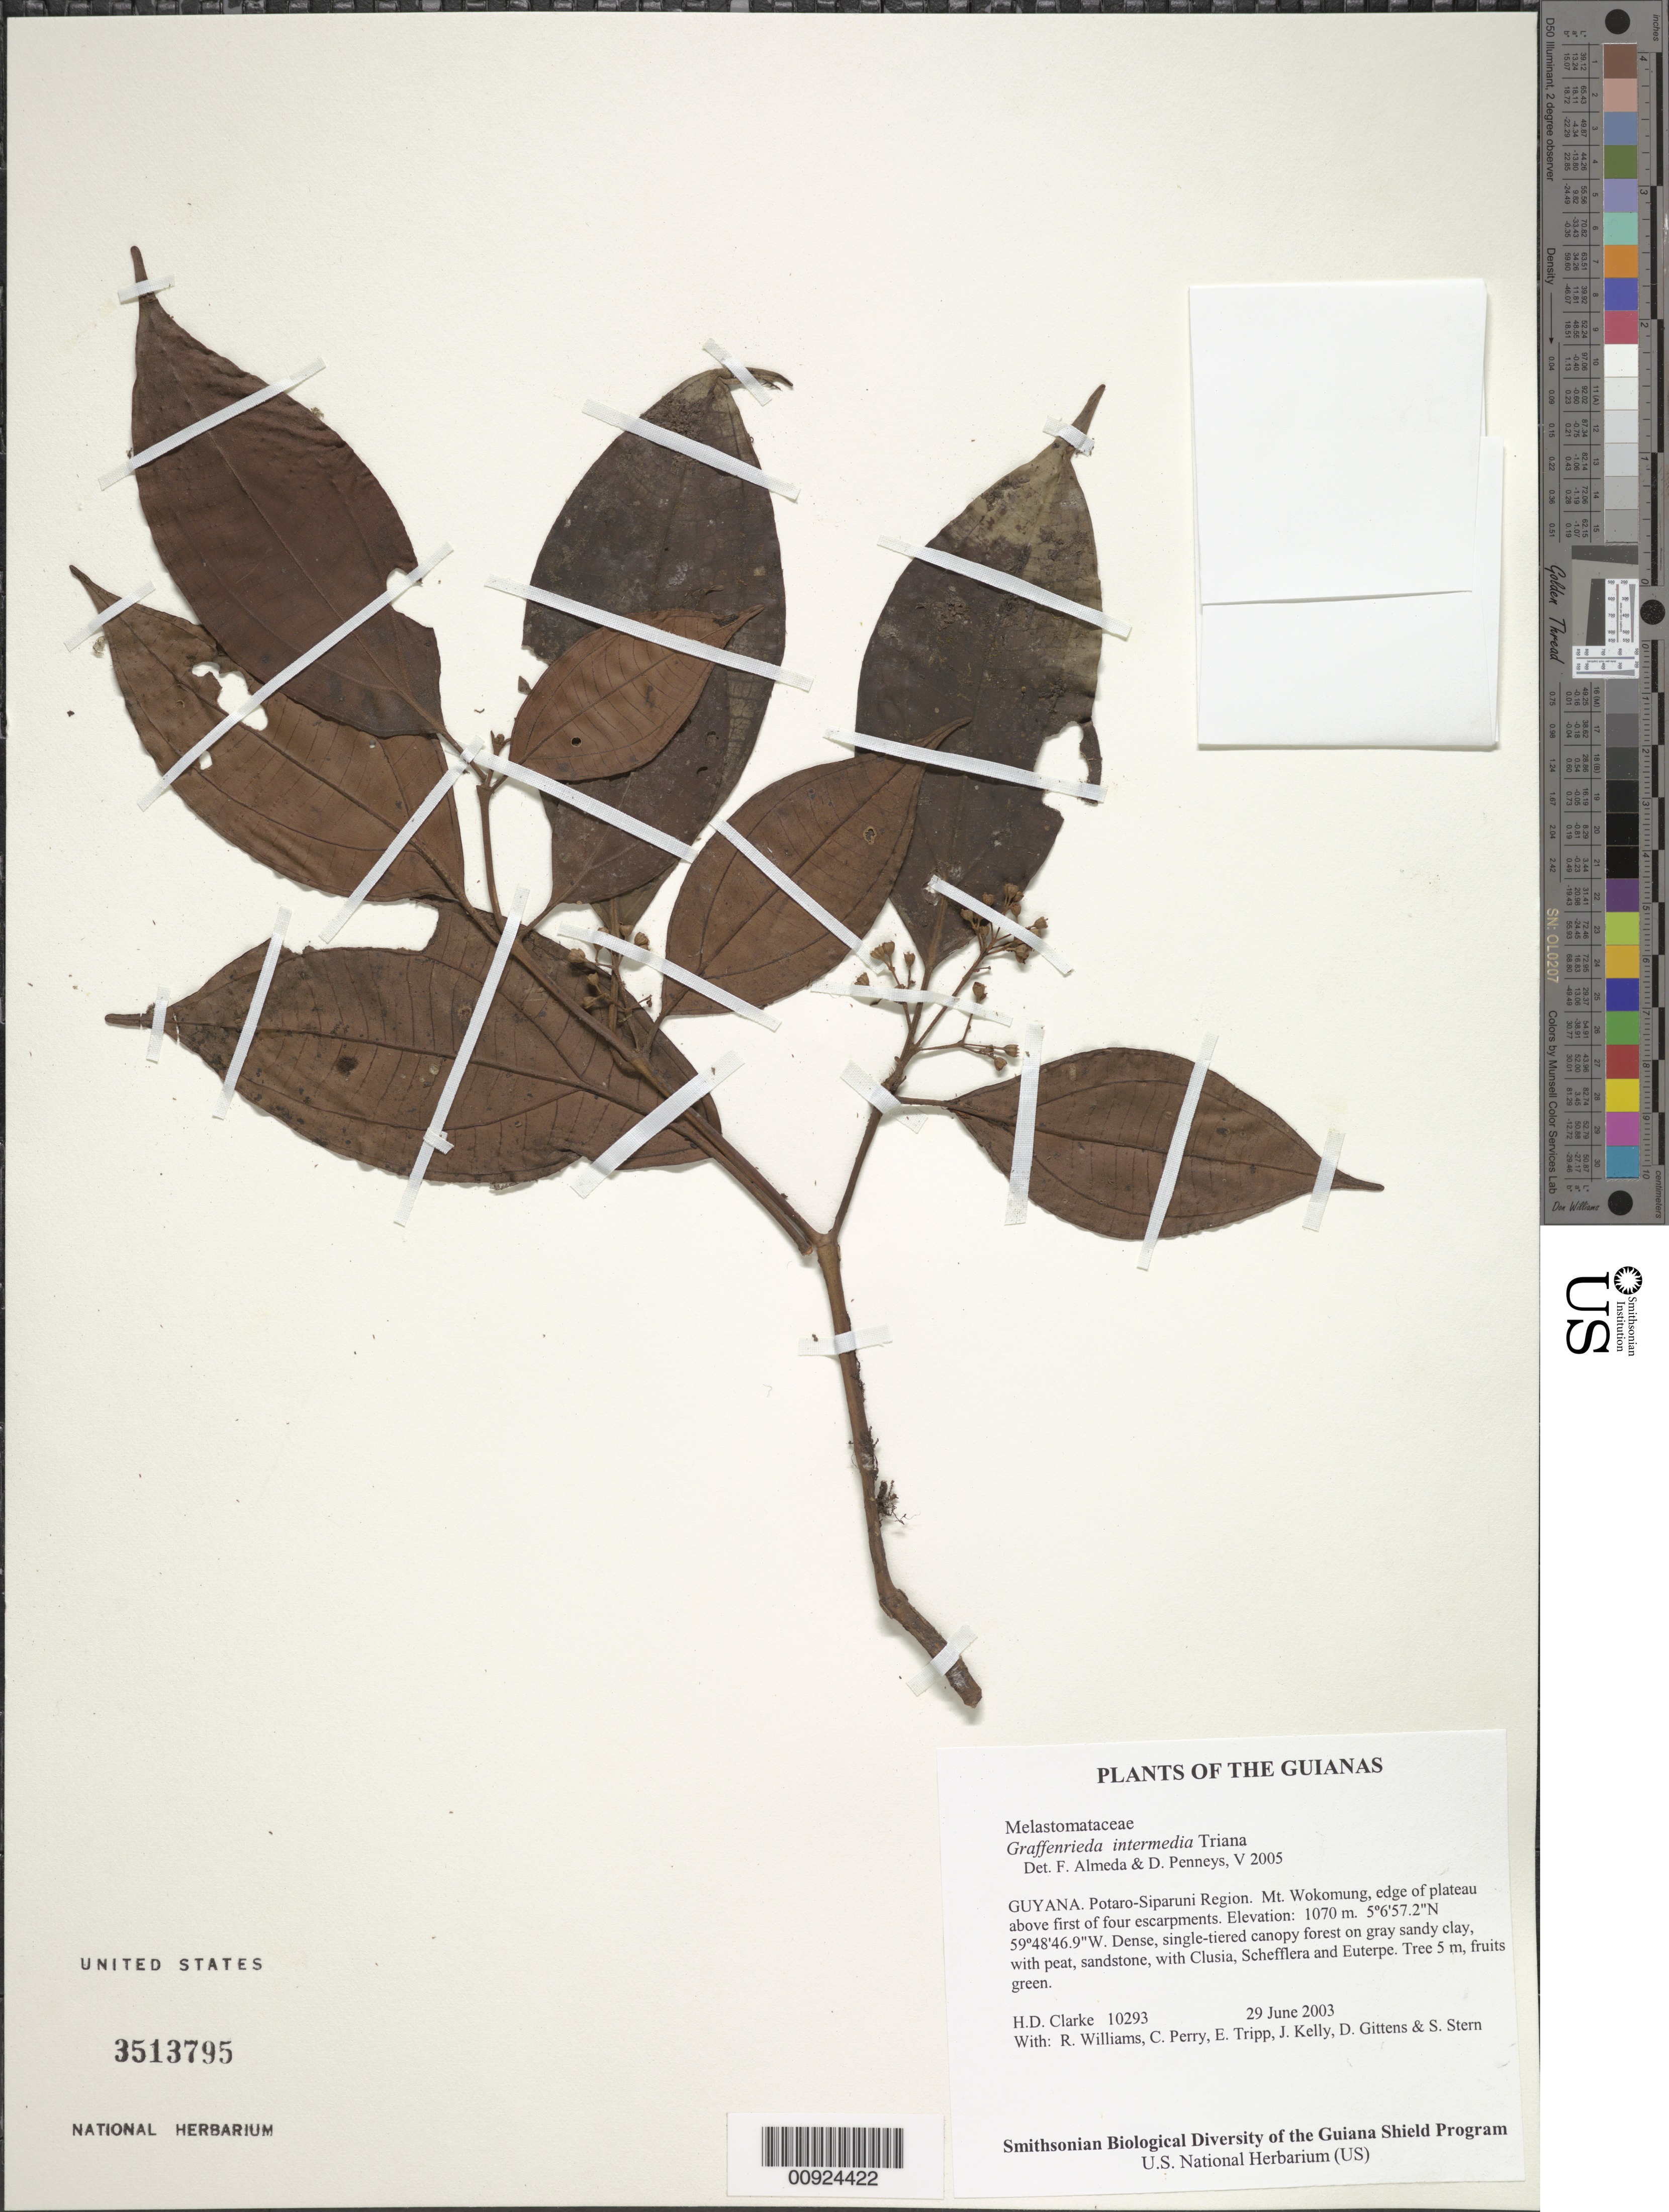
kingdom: Plantae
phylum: Tracheophyta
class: Magnoliopsida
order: Myrtales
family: Melastomataceae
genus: Graffenrieda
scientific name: Graffenrieda intermedia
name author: Triana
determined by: Almeda, F.; Penneys, D. S.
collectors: H. D. Clarke, R. Williams, C. Perry, E. Tripp, J. Kelly, D. Gittens & S. R. Stern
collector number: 10293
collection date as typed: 29 June 2003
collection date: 2003-06-29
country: Guyana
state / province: Potaro-Siparuni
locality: Mt. Wokomung, edge of plateau above first of four escarpments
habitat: Dense, single-tiered canopy forest on gray sandy clay, with peat, sandstone, with Clusia, Schefflera and Euterpe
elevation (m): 1070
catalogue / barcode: US 3513795